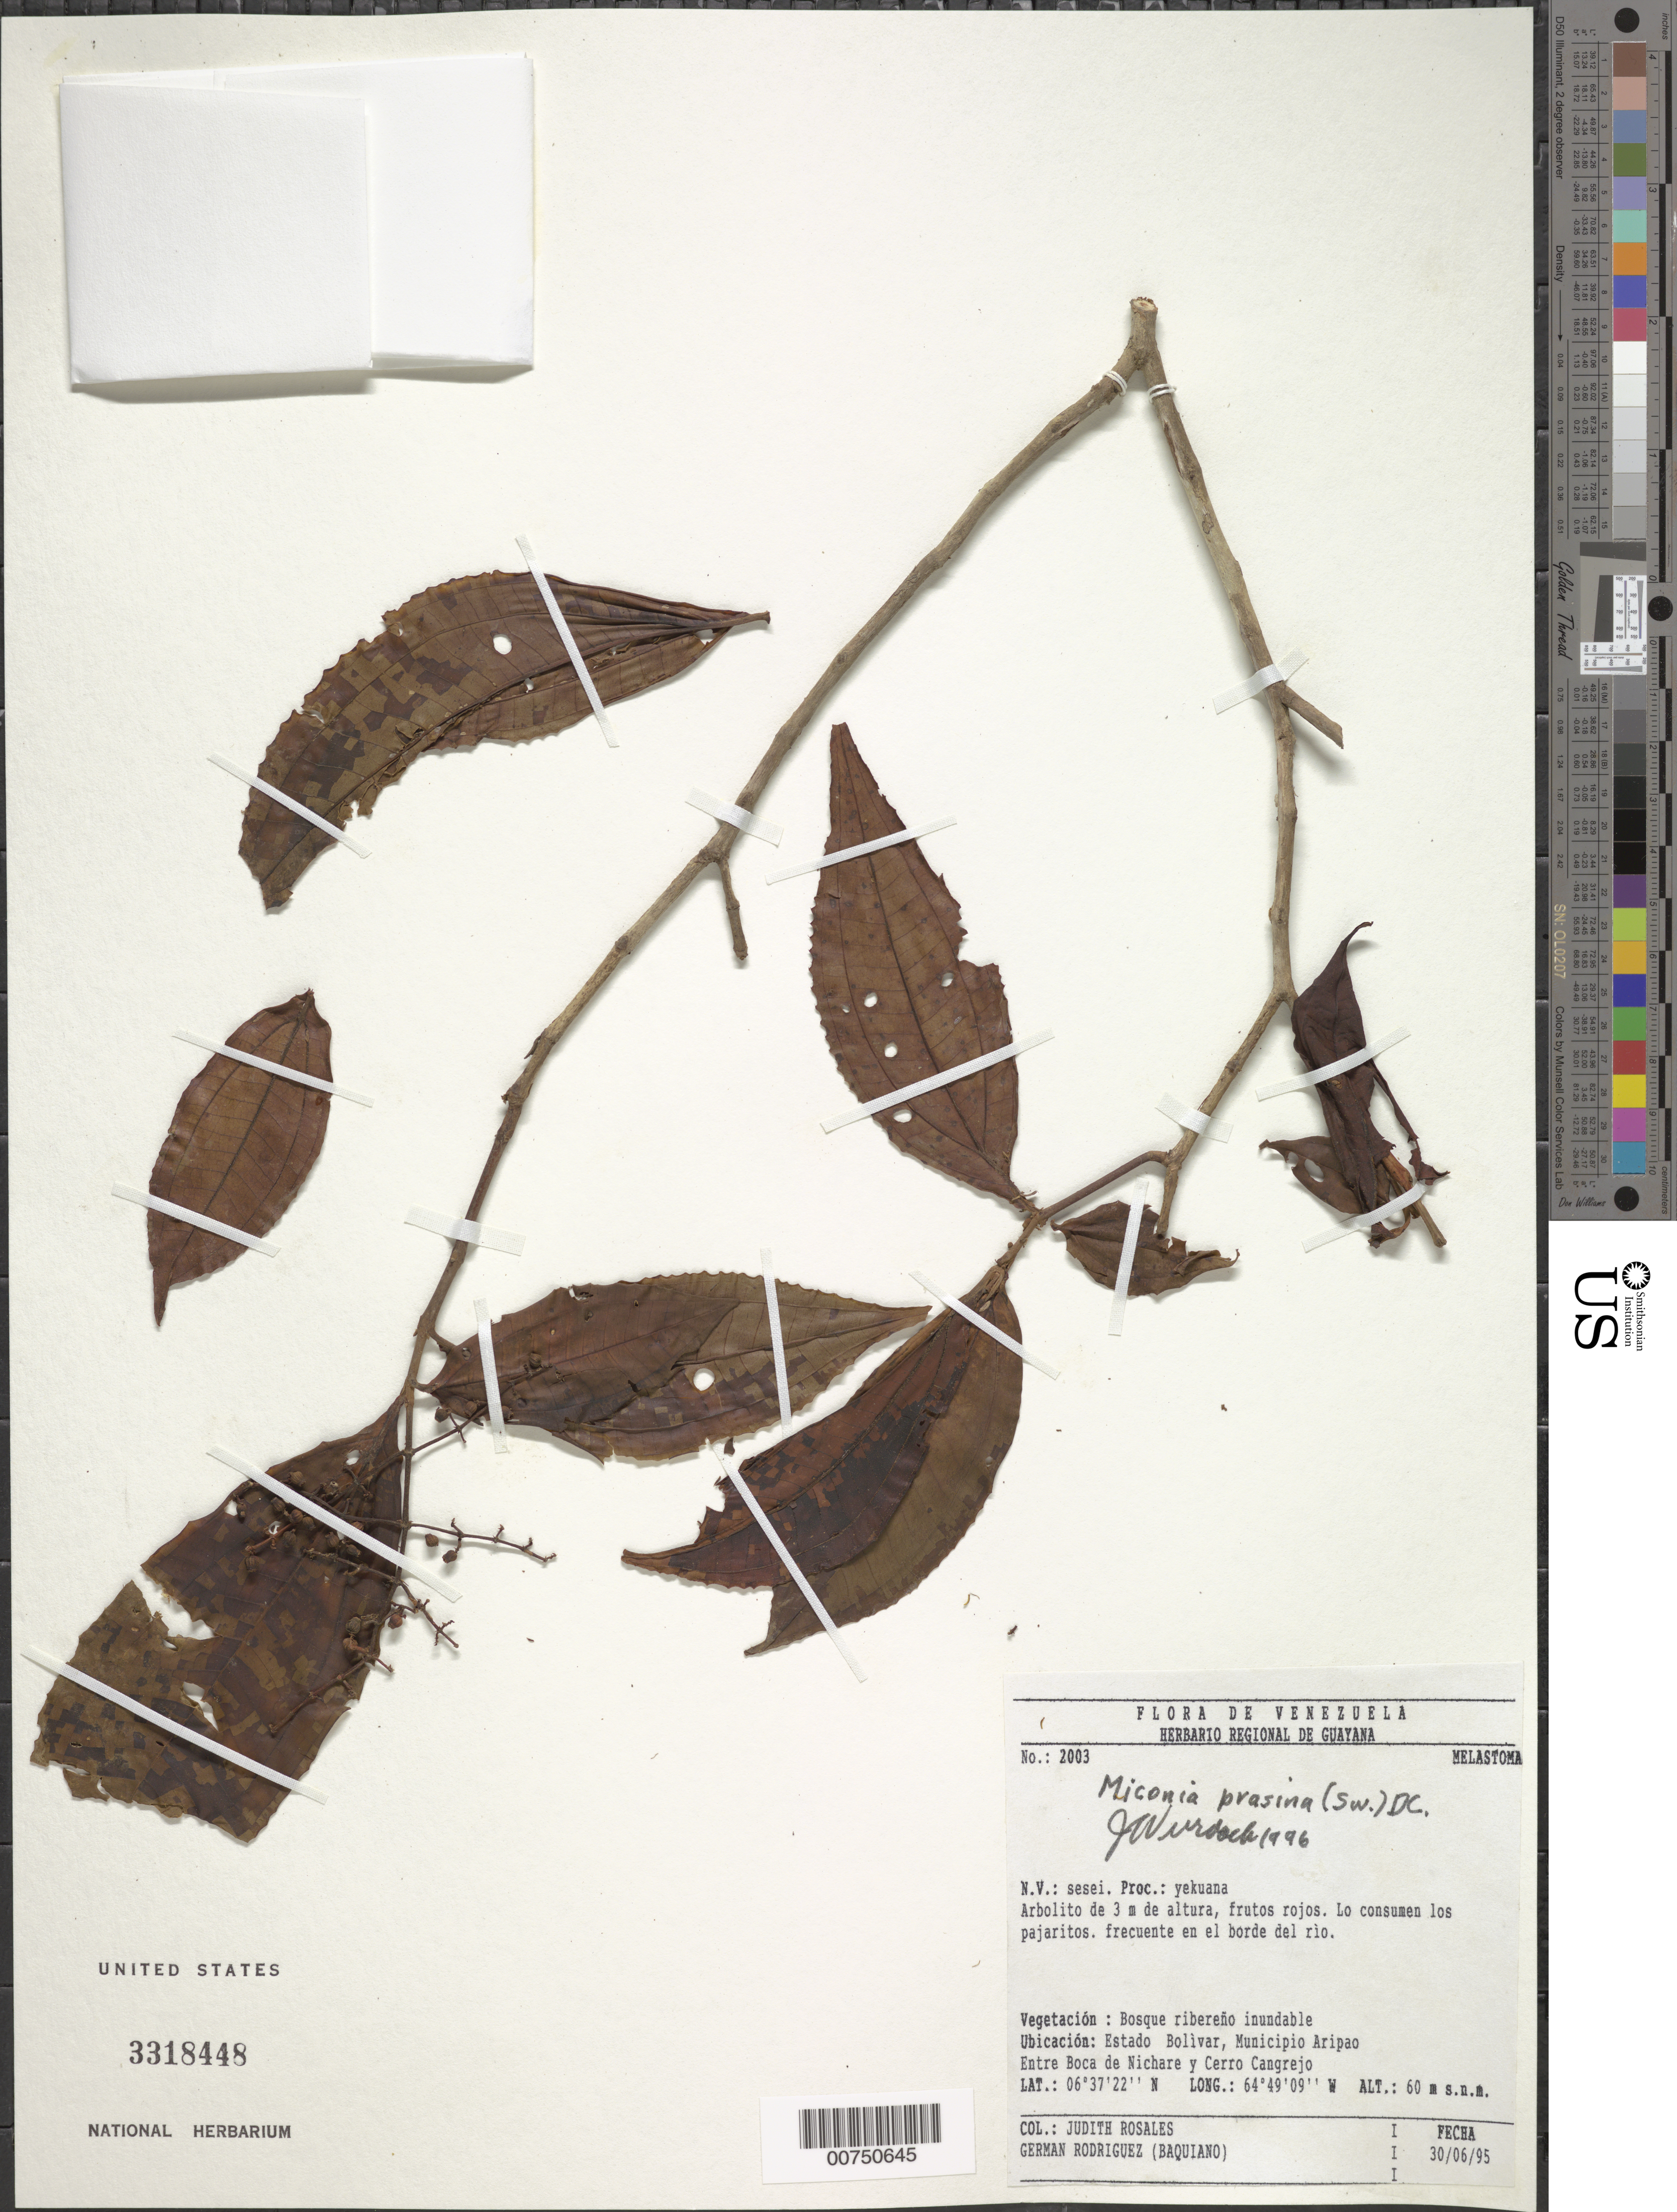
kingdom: Plantae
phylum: Tracheophyta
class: Magnoliopsida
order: Myrtales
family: Melastomataceae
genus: Miconia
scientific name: Miconia prasina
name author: (Sw.) DC.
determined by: Wurdack, John J., (US), US (UNITED STATES)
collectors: J. Rosales & G. Rodriguez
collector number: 2003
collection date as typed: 30-Jun-95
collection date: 1995-06-30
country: Venezuela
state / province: Bolívar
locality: Mun. Aripao, entre Boca de Nichare y Cerro Cangrejo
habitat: Along river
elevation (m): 60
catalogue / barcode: US 3318448